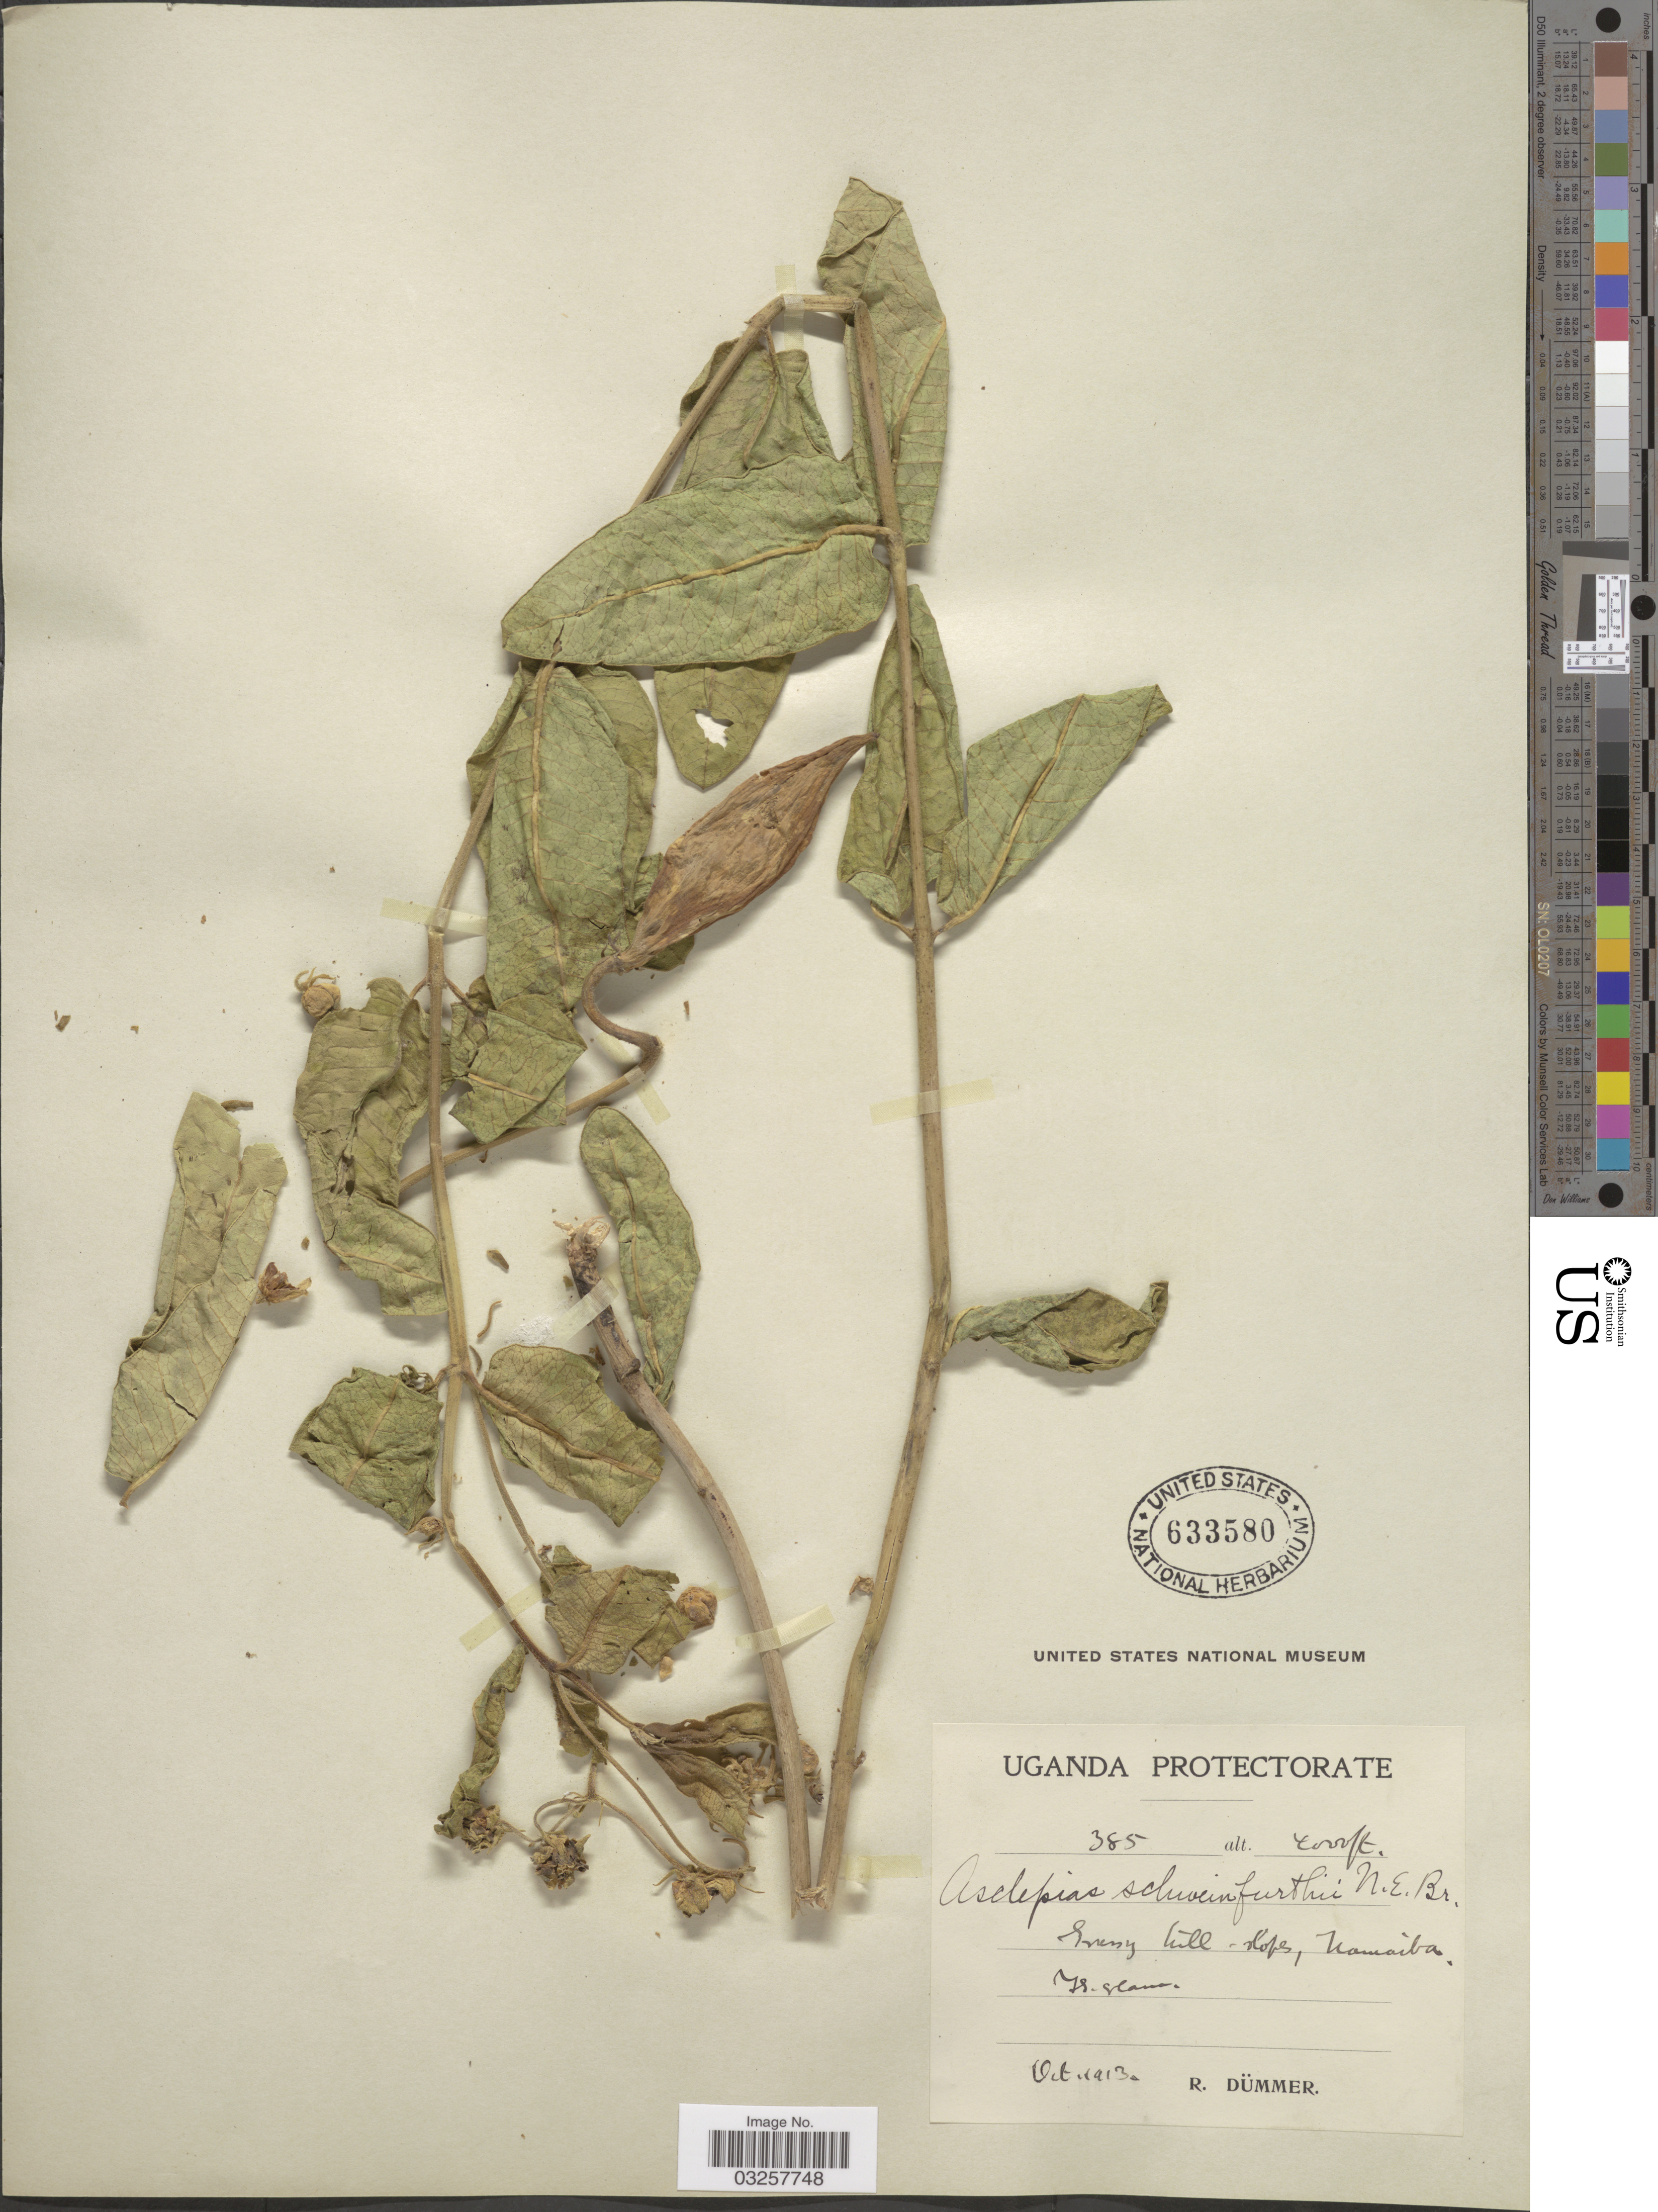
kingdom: Plantae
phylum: Tracheophyta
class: Magnoliopsida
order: Gentianales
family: Apocynaceae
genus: Asclepias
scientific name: Asclepias schweinfurthii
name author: N.E. Br.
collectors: R. A. Dümmer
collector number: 385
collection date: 1913-10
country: Uganda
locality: Uganda Protectorate. Namaiba.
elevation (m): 1219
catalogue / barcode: US 633580